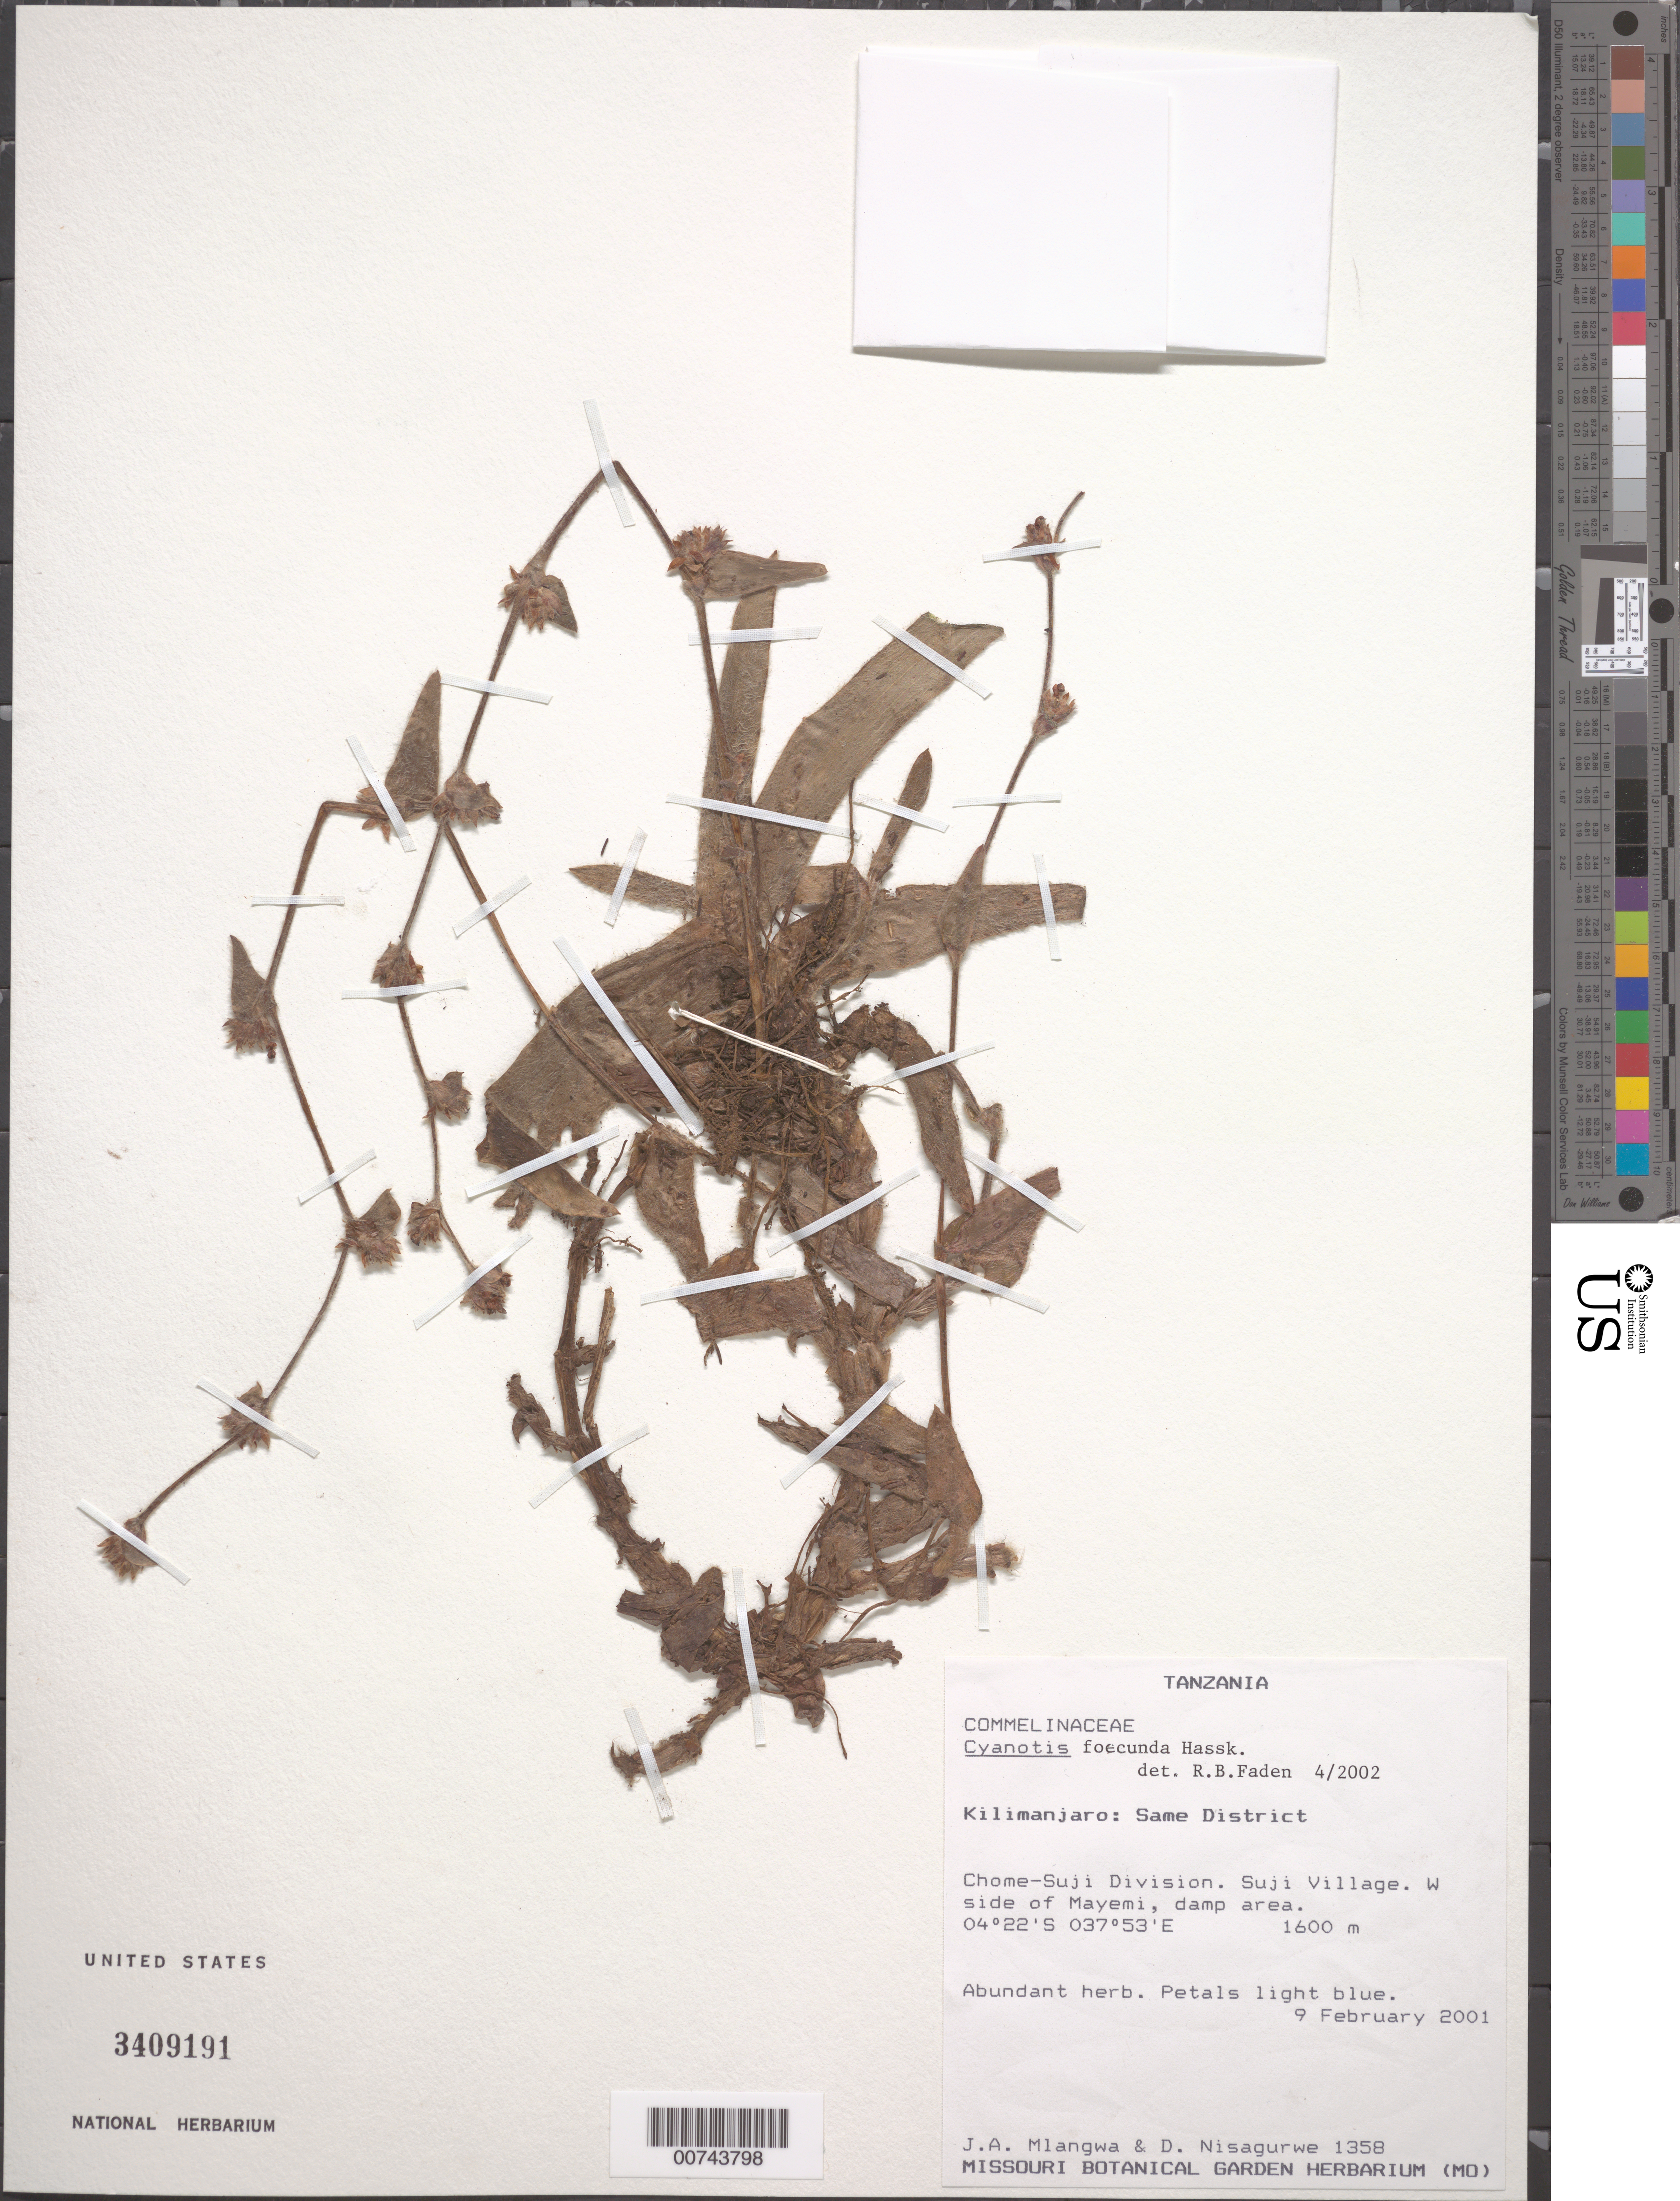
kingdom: Plantae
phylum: Tracheophyta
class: Liliopsida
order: Commelinales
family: Commelinaceae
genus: Cyanotis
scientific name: Cyanotis foecunda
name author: DC. ex Hassk.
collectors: J. Mlangwa & D. Nisagurwe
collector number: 1358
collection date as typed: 09 Feb 2001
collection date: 2001-02-09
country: Tanzania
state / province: Kilimanjaro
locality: Chome-Suji Division, Suji Village, W side of Mayemi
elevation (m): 1600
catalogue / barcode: US 3409191